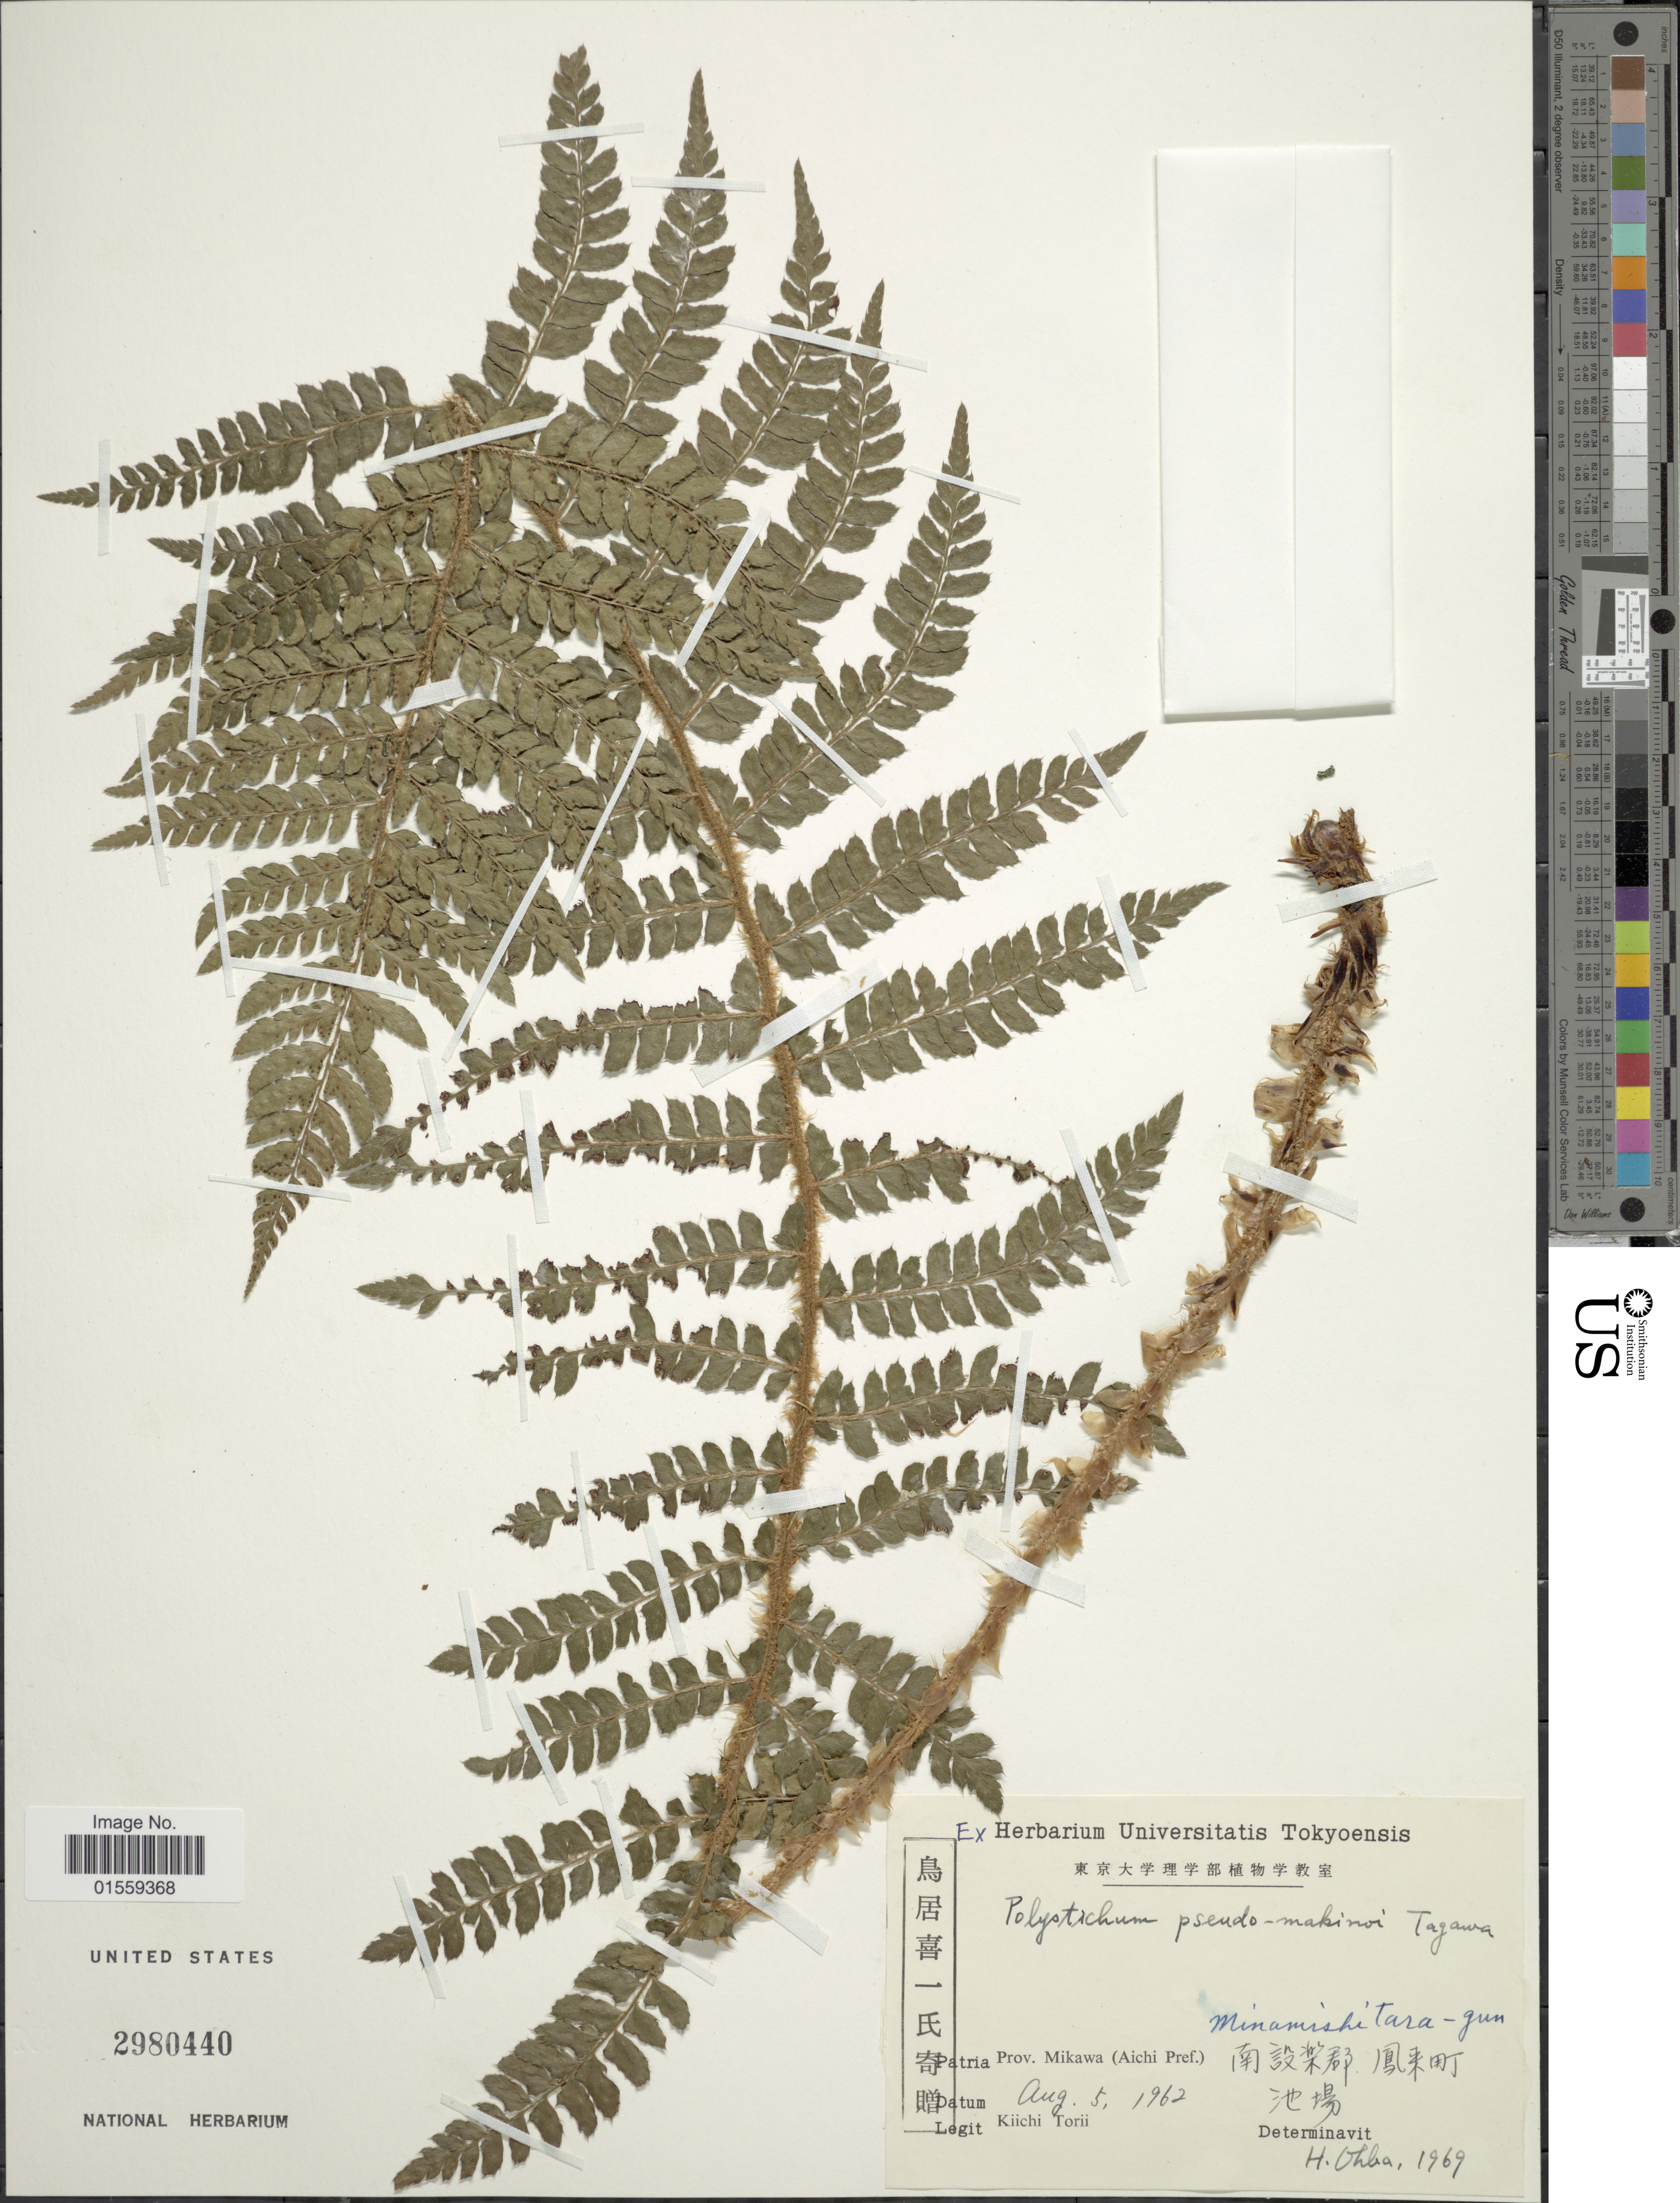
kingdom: Plantae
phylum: Tracheophyta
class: Polypodiopsida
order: Polypodiales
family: Dryopteridaceae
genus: Polystichum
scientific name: Polystichum pseudomakinoi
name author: Tagawa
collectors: K. Torii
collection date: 1962-08-05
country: Japan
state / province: Aiti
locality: Prov. Mikawa ( Aichi Pref.), Minamishi Tara-gun.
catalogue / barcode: US 2980440